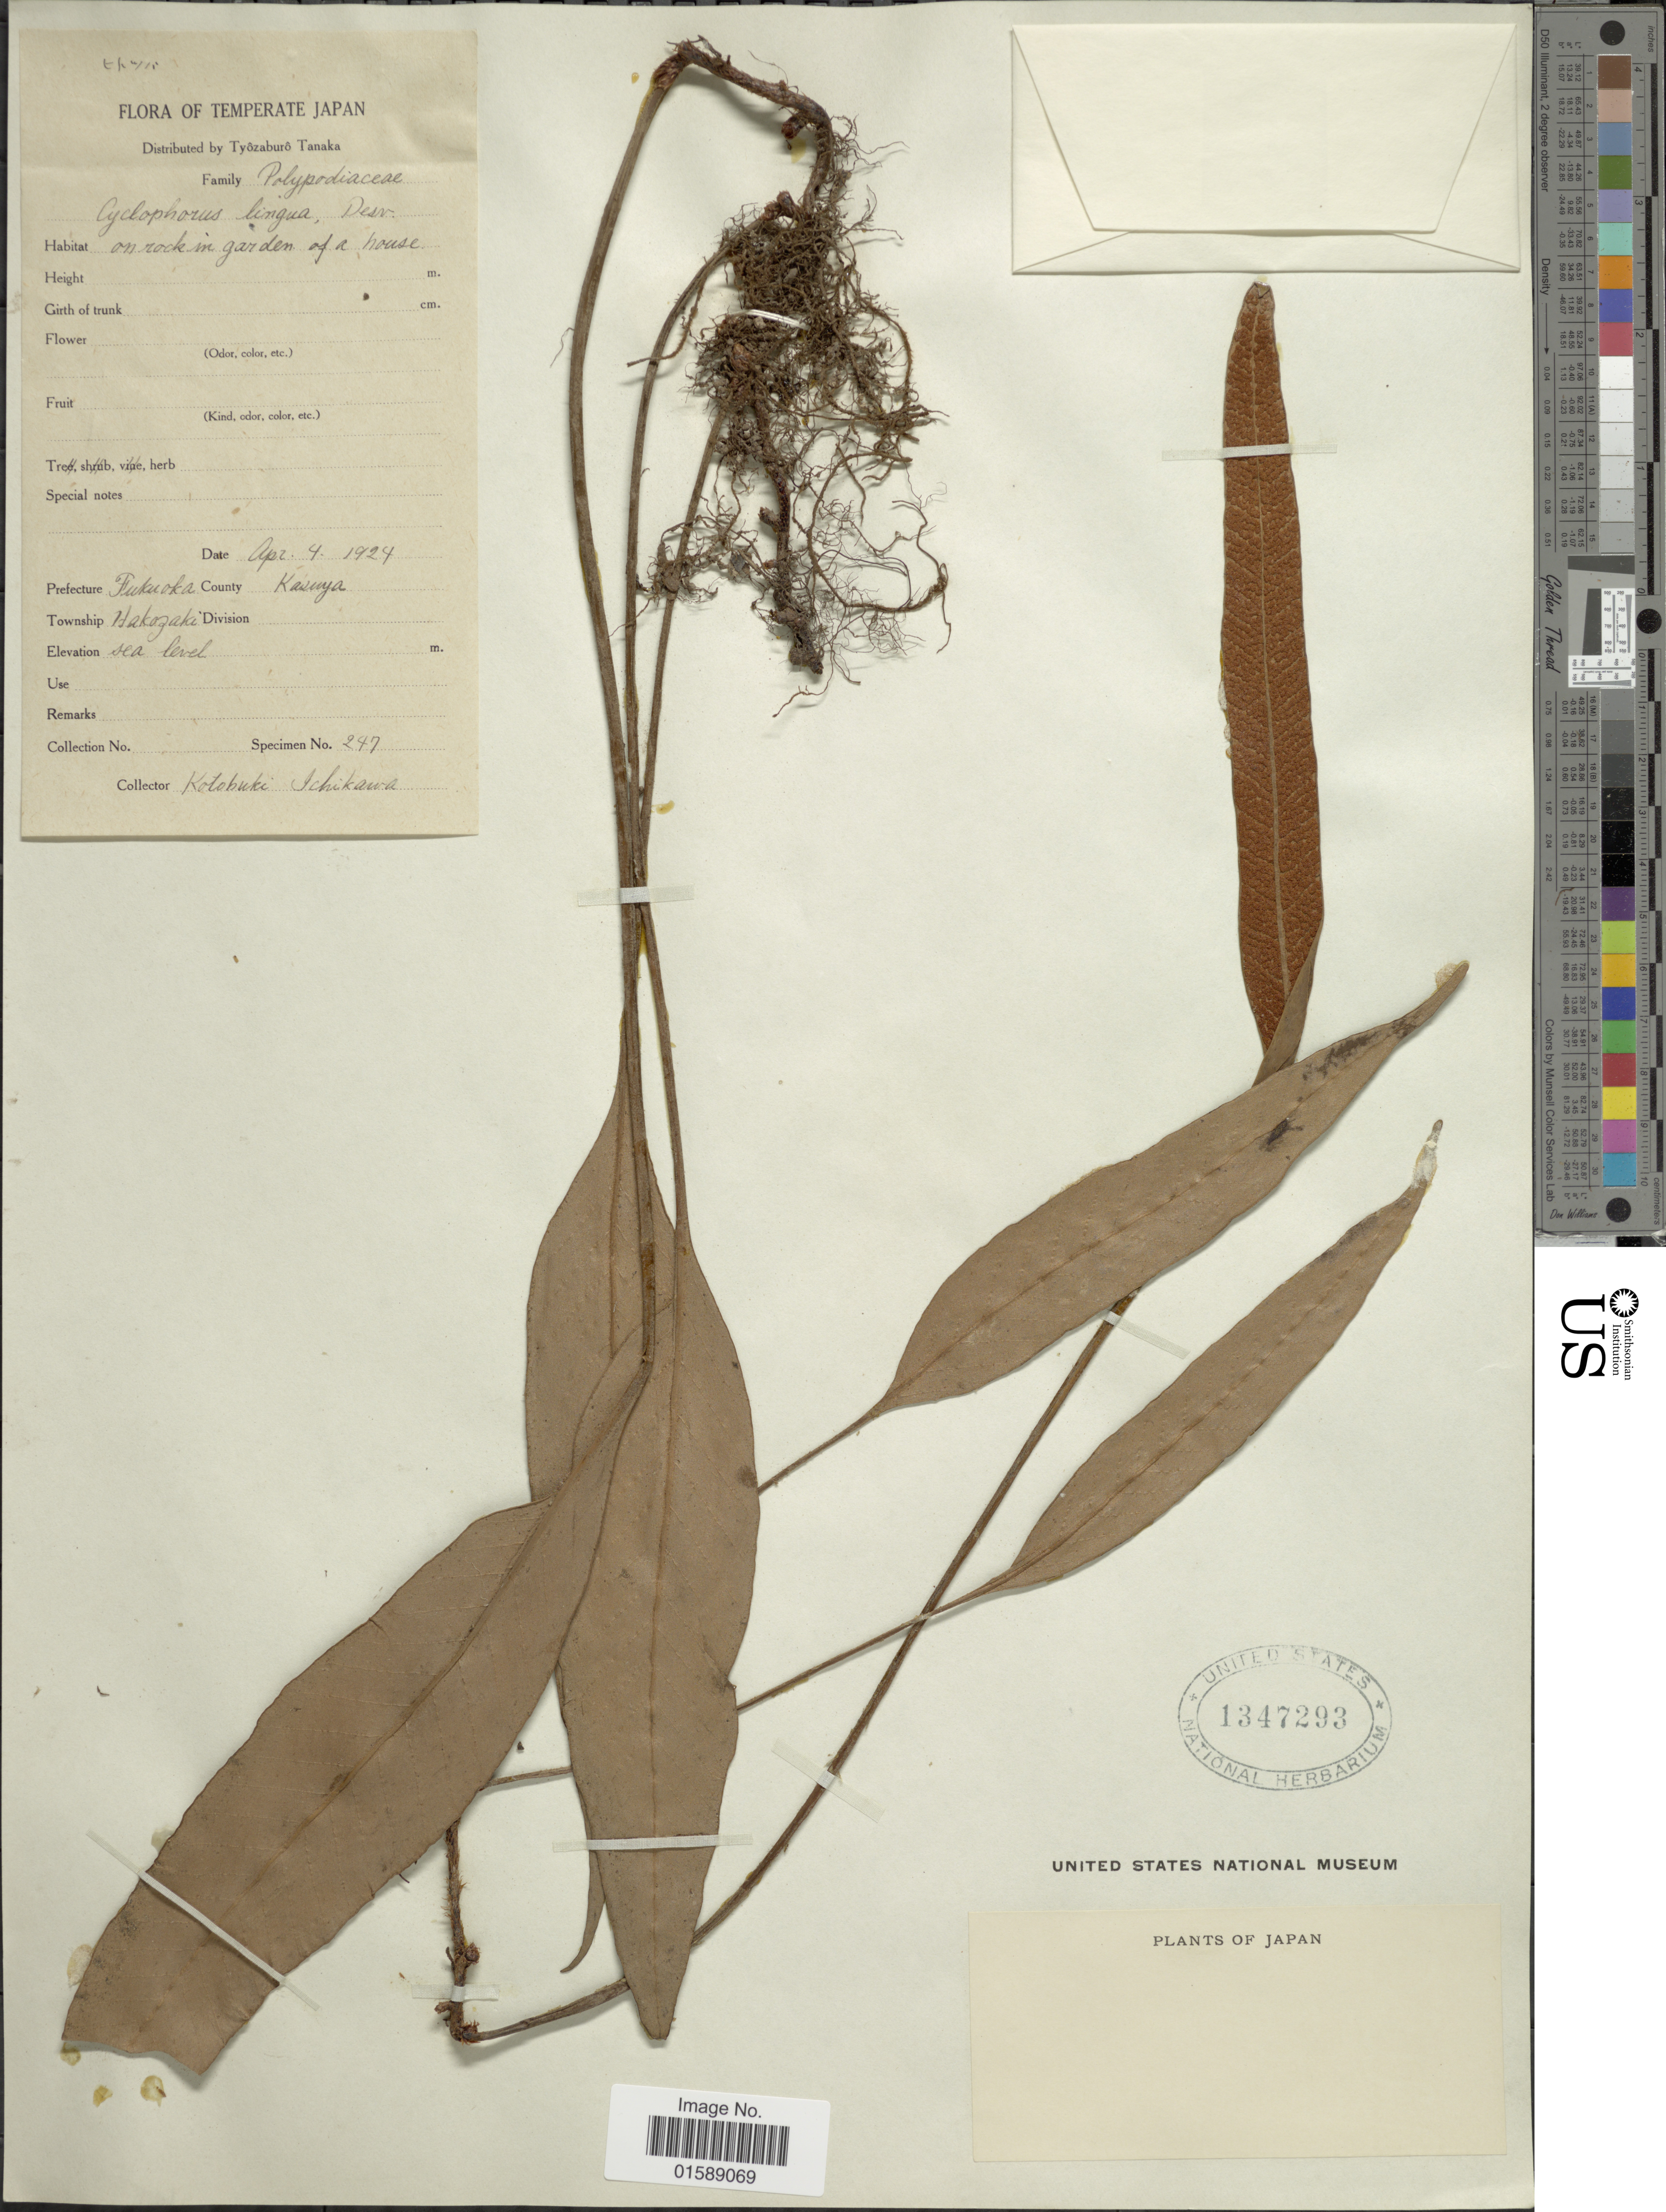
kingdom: Plantae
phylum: Tracheophyta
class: Polypodiopsida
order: Polypodiales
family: Polypodiaceae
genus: Pyrrosia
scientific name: Pyrrosia lingua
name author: (Thurb.) Farw.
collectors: K. Ichikawa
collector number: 247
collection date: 1924-04-04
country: Japan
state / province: Hukuoka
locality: Temperate Japan. Prefecture Fukuoka. County Kasuya. Township Hakozaki.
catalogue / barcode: US 1347293